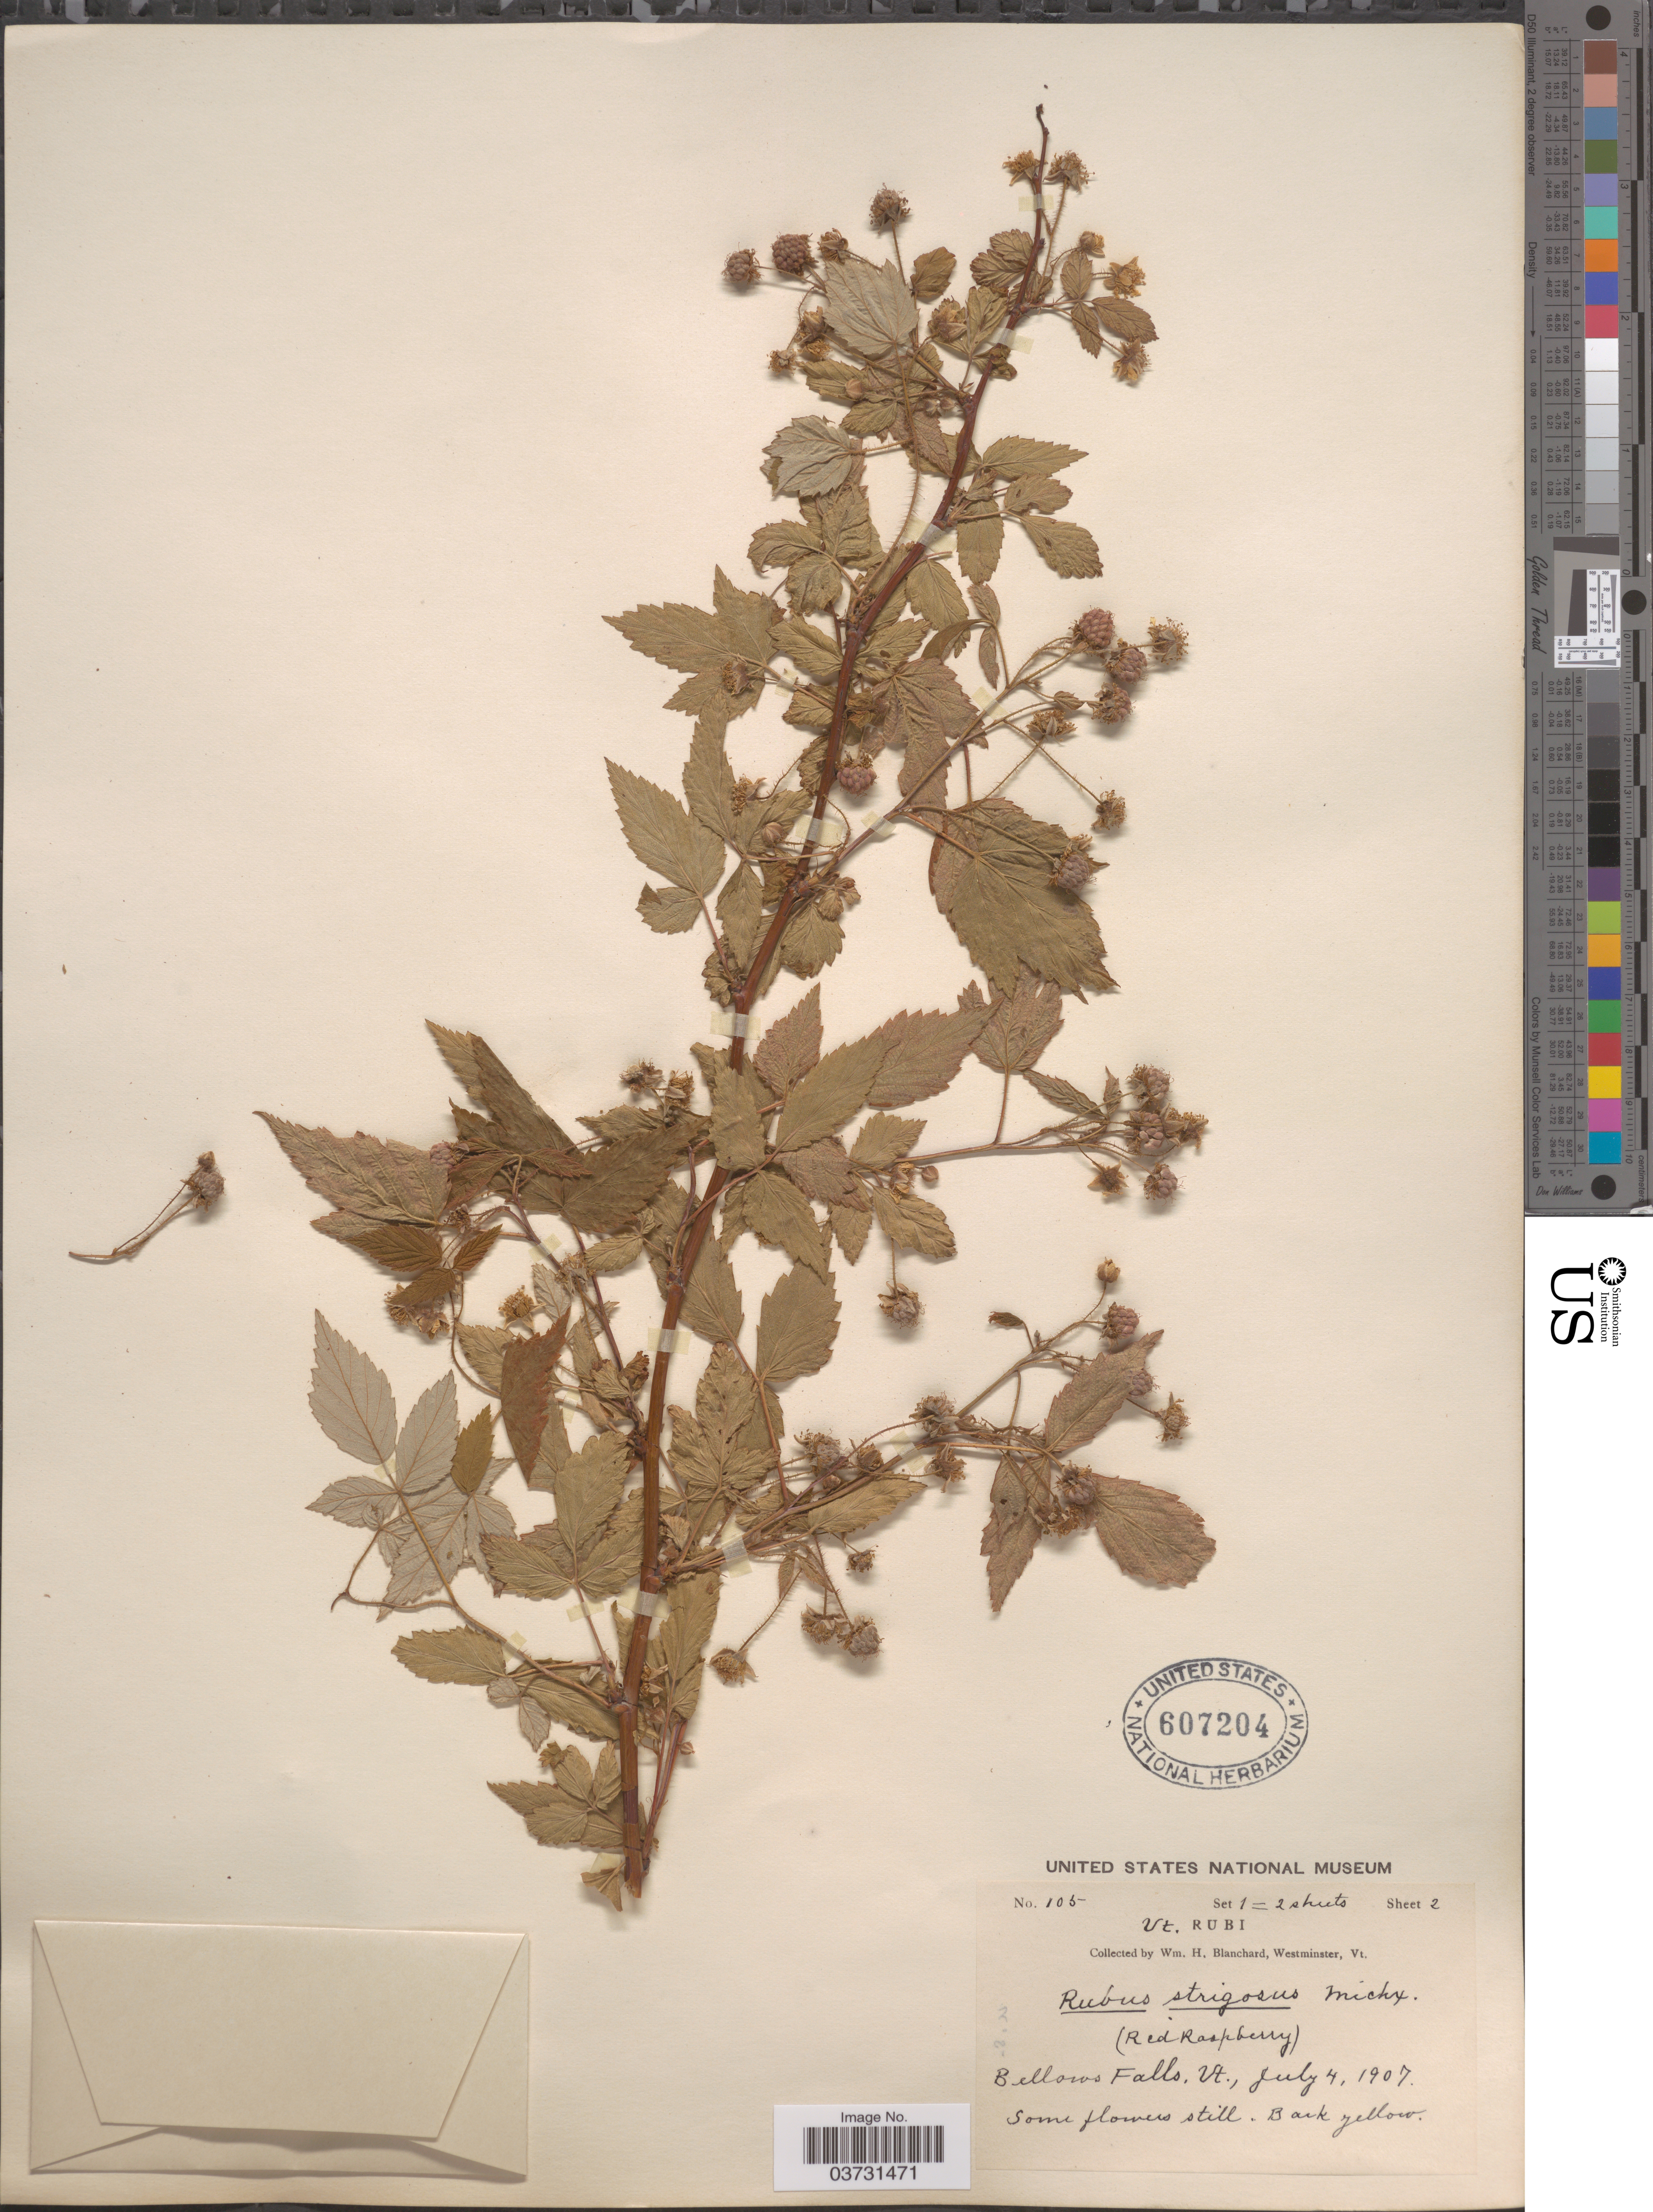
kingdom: Plantae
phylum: Tracheophyta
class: Magnoliopsida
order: Rosales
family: Rosaceae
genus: Rubus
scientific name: Rubus strigosus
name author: Michx.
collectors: W. H. Blanchard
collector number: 105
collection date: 1907-07-04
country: United States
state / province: Vermont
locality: Bellow Falls.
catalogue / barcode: US 607204